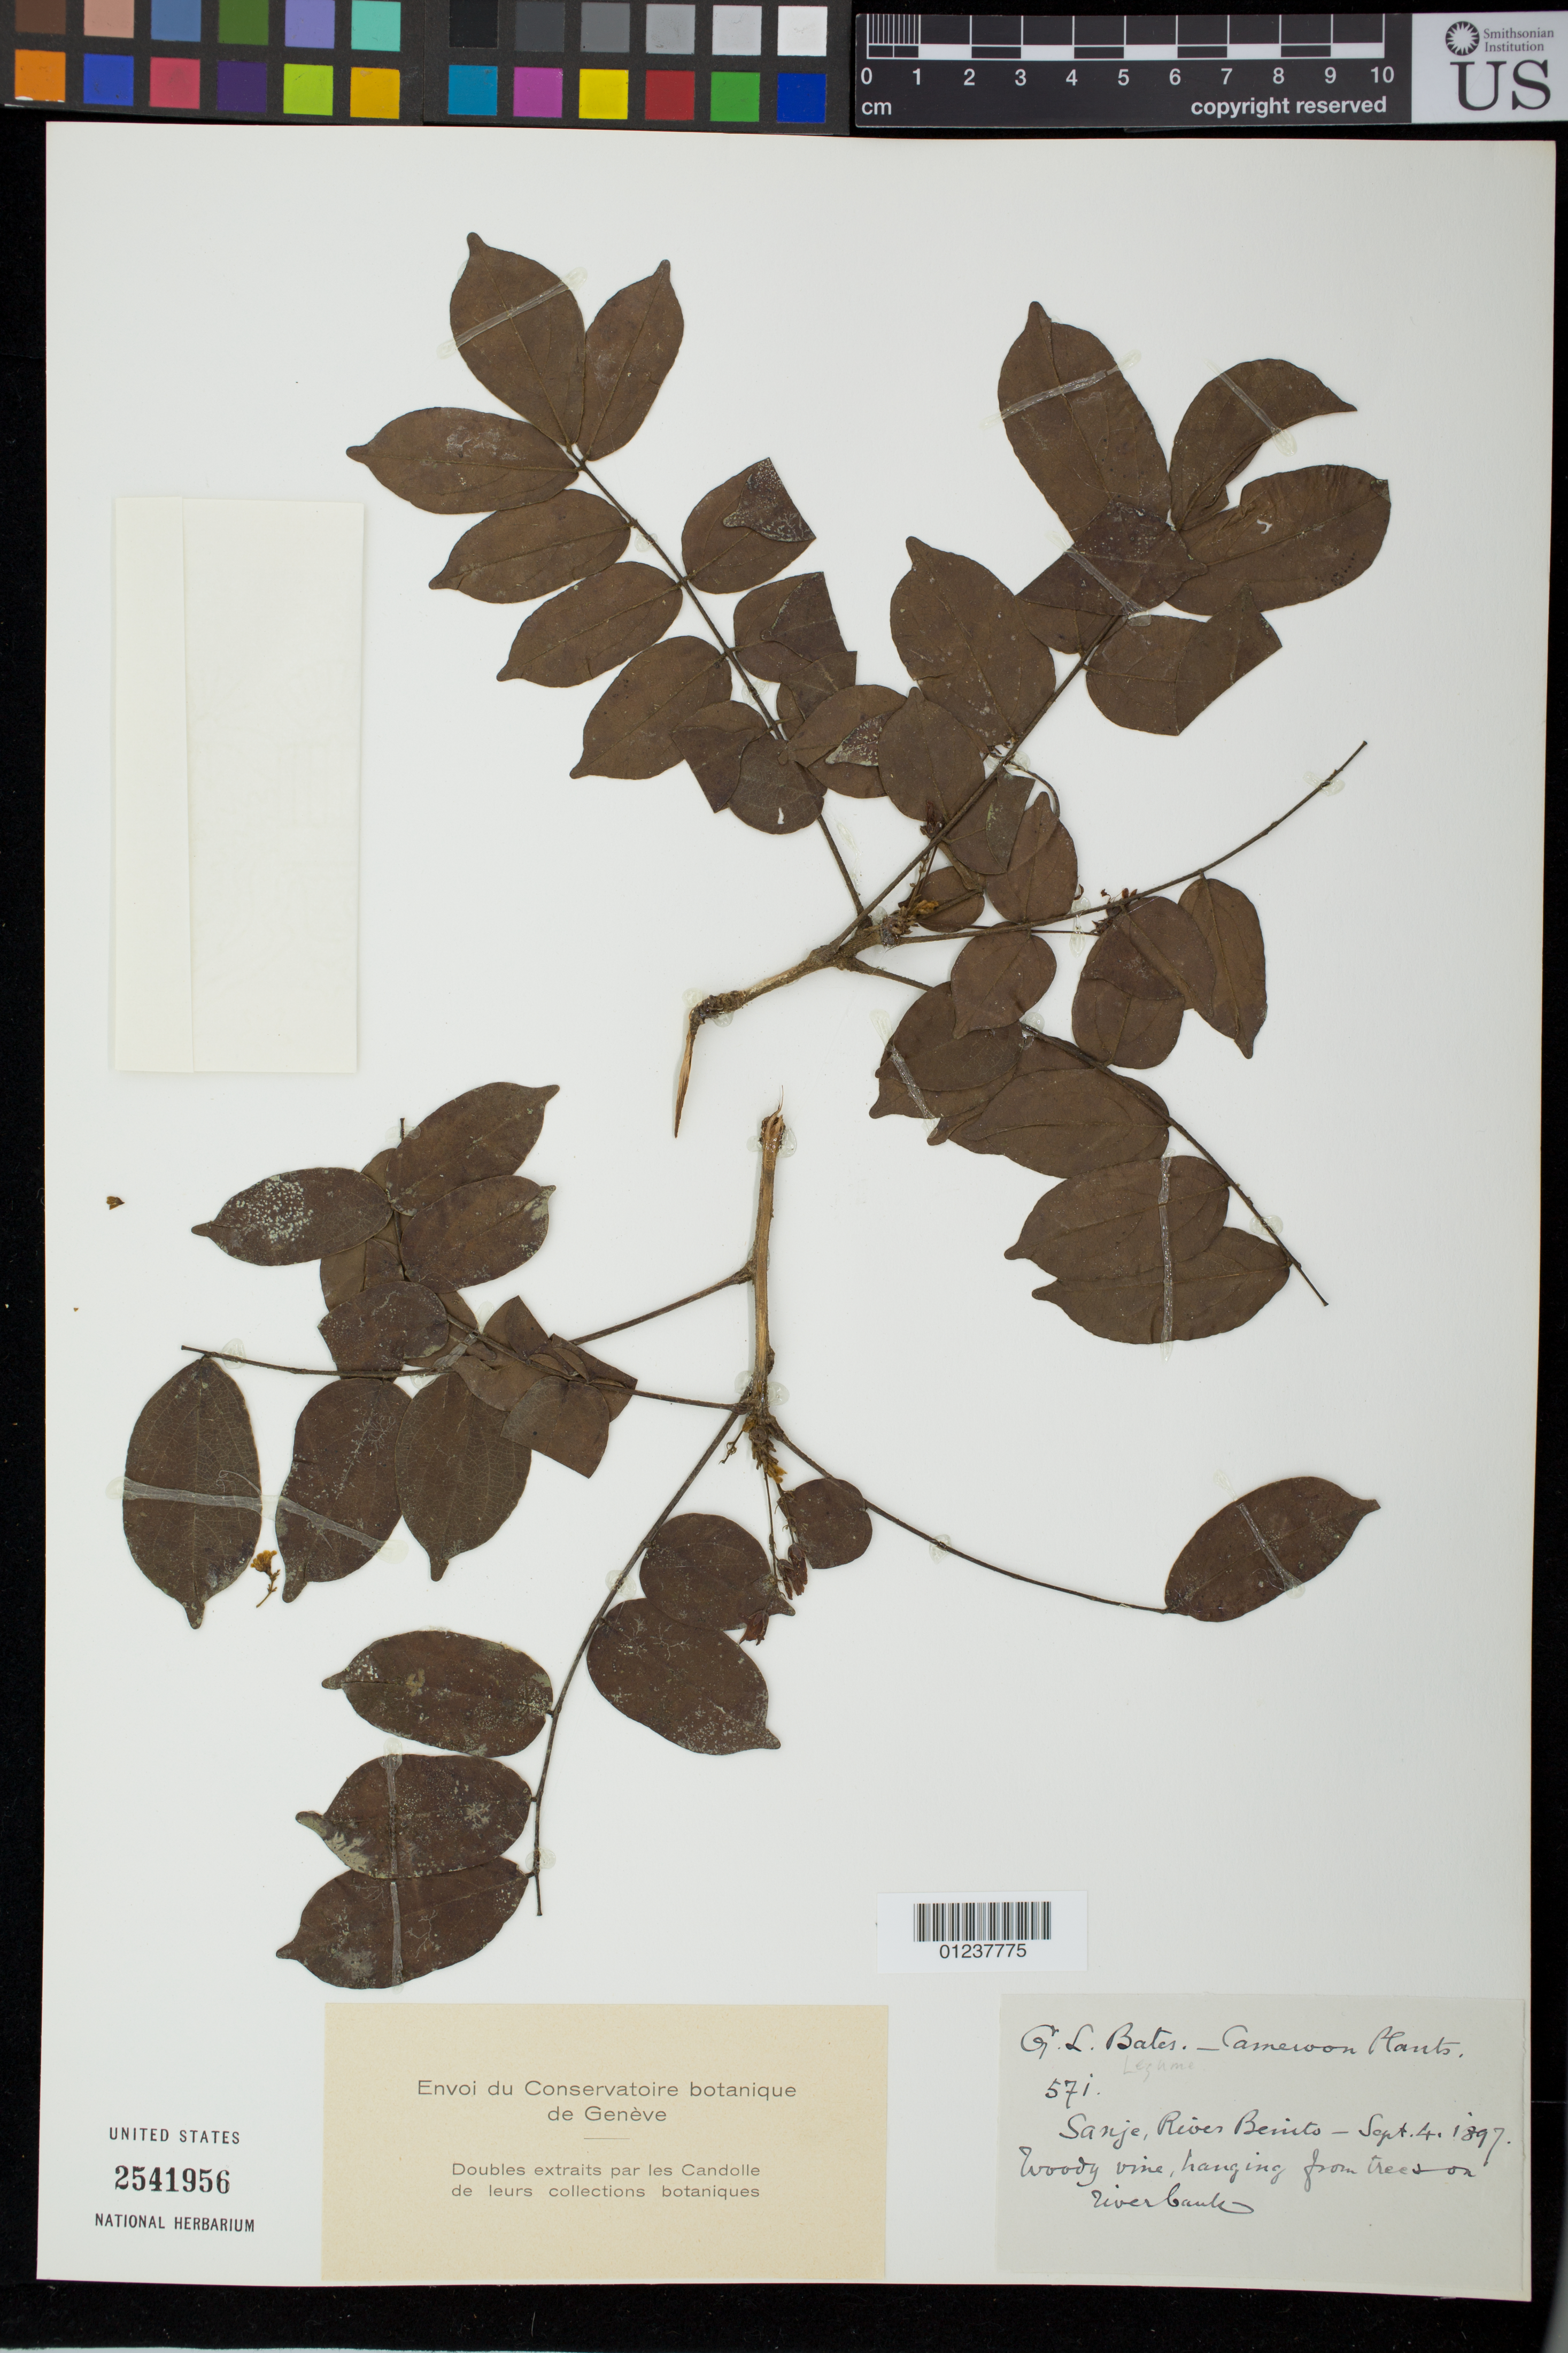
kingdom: Plantae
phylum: Tracheophyta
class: Magnoliopsida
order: Fabales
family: Fabaceae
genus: Dalbergia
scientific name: Dalbergia sp.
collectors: G. Bates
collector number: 571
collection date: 1897-09-04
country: Cameroon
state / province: Sud-Ouest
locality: Sanje, River Benito.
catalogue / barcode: US 2541956